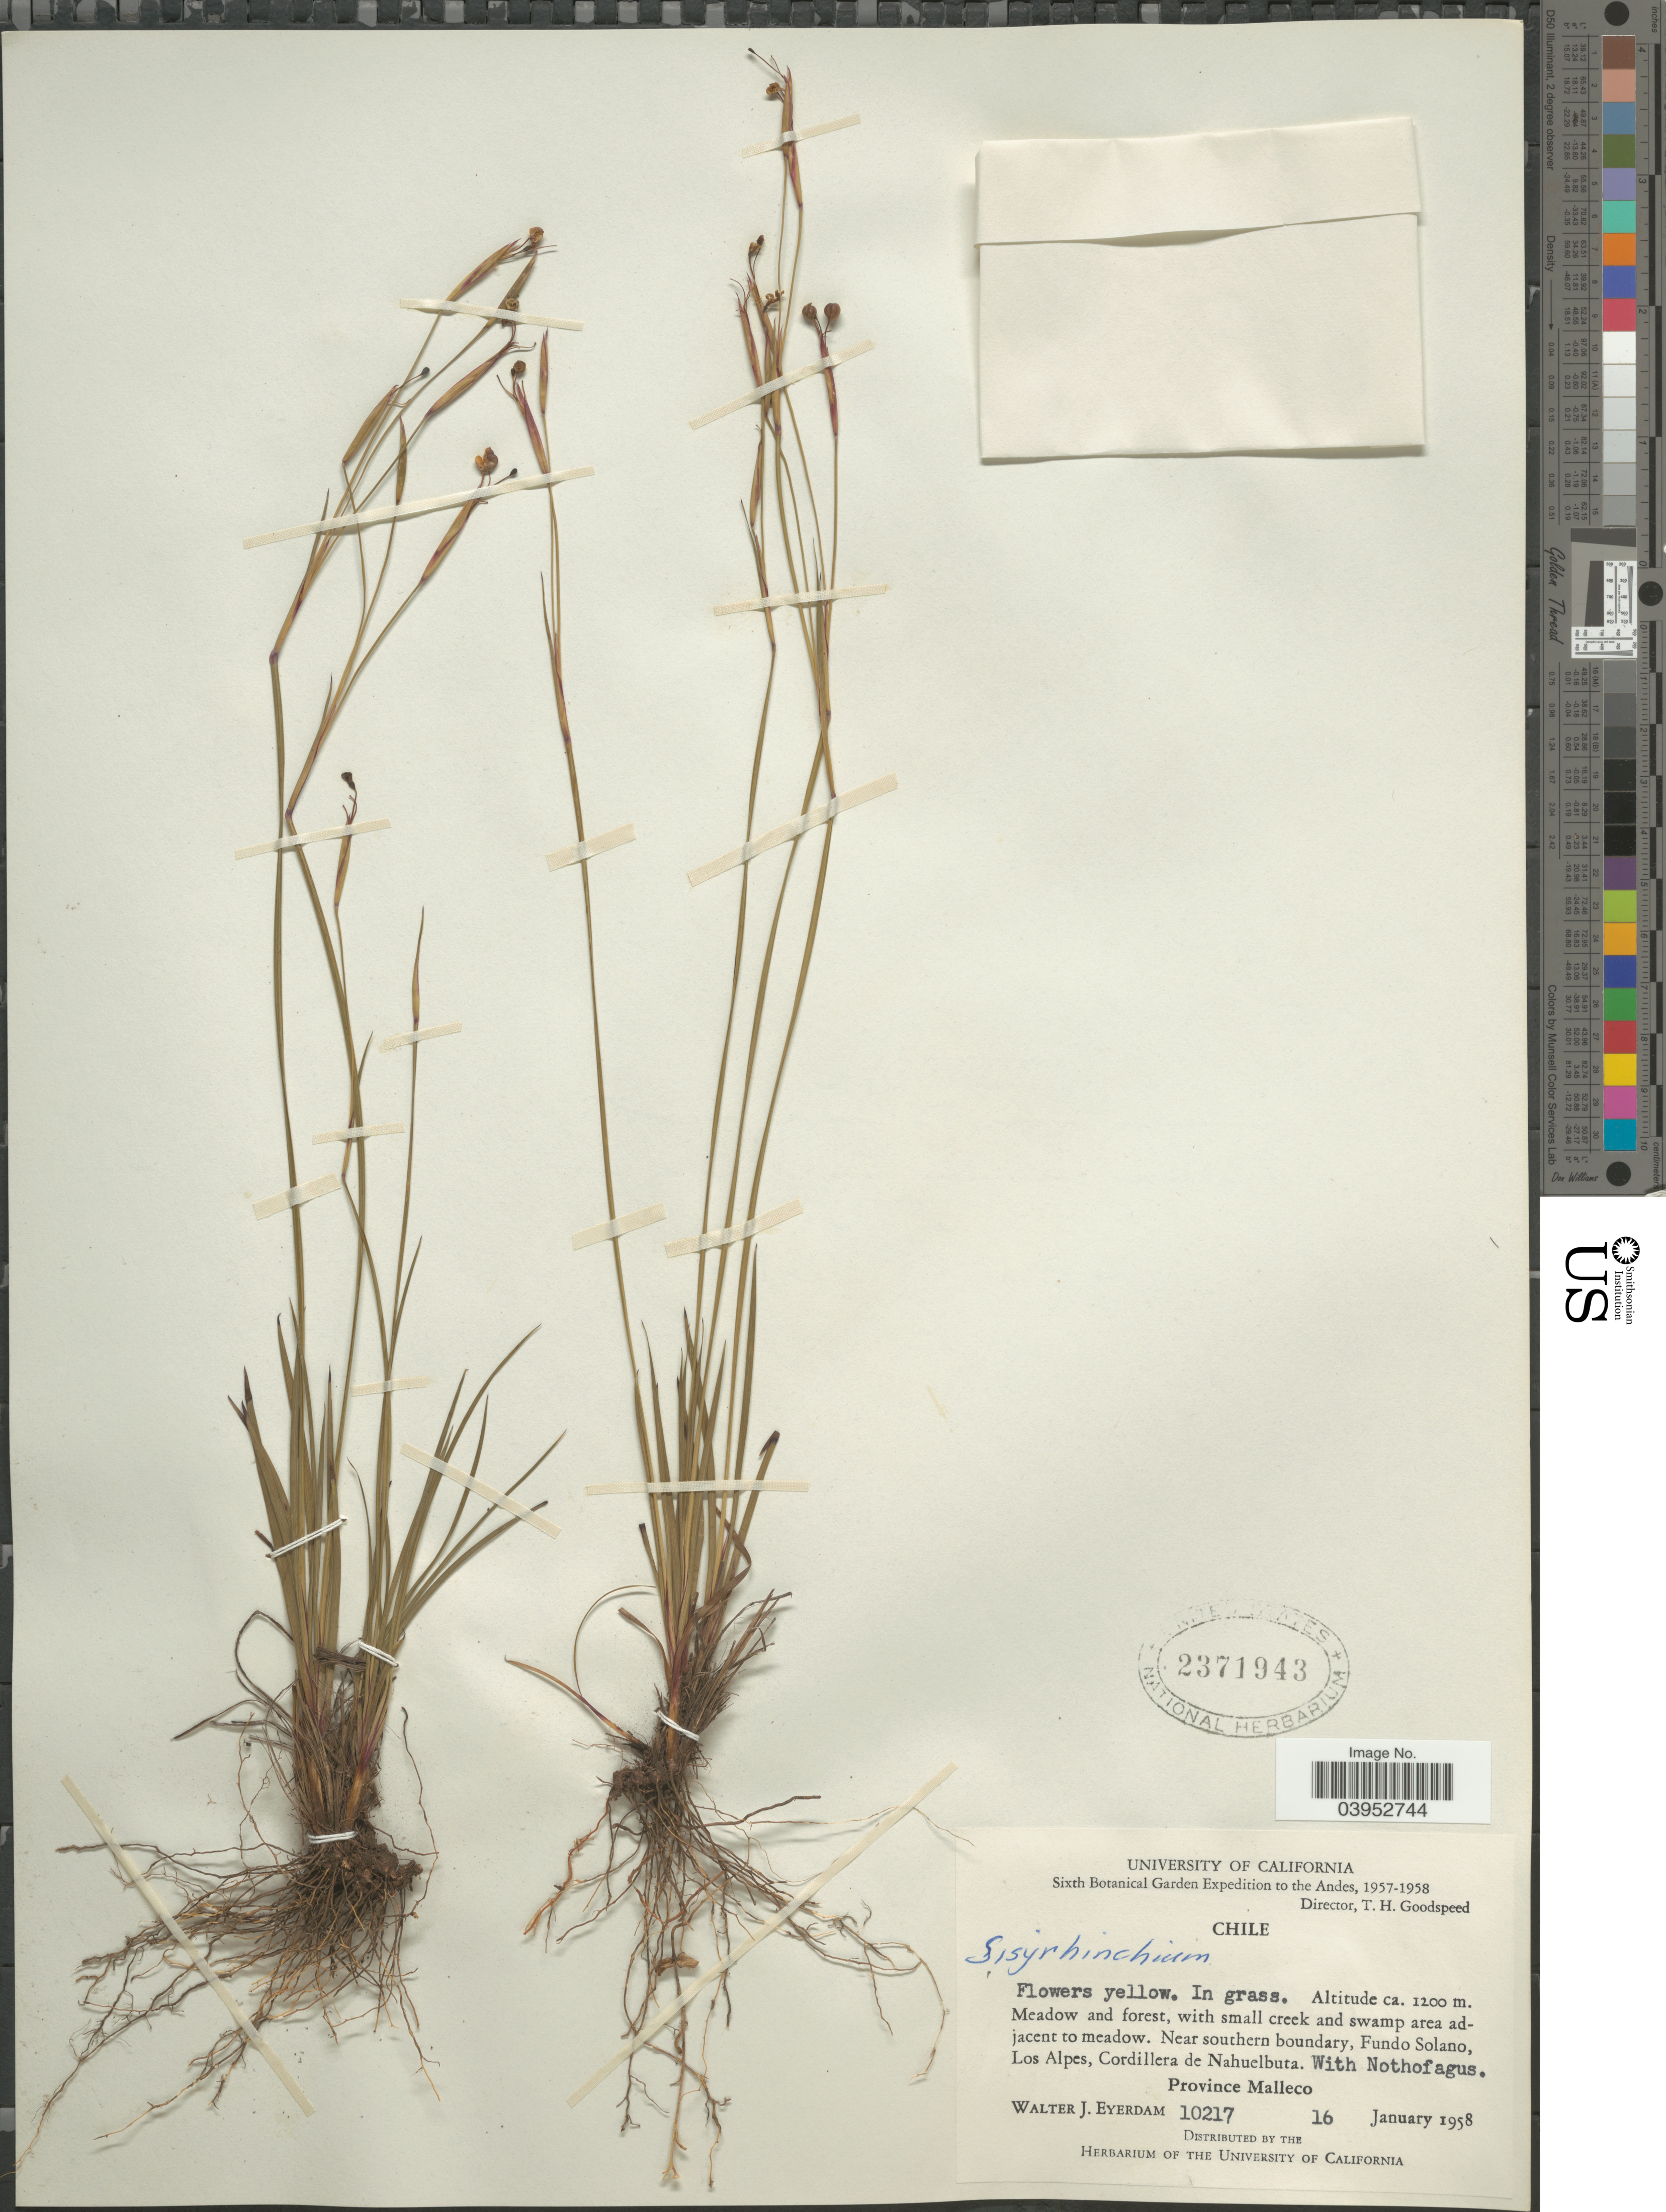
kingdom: Plantae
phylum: Tracheophyta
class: Liliopsida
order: Asparagales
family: Iridaceae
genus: Sisyrinchium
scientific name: Sisyrinchium sp.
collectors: W. J. Eyerdam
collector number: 10217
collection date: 1958-01-16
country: Chile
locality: The Andes. Near southern boundary, Fundo Solano, Los Alpes, Cordillera de Nahuelbuta. Province Malleco.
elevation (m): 1200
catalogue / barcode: US 2371943